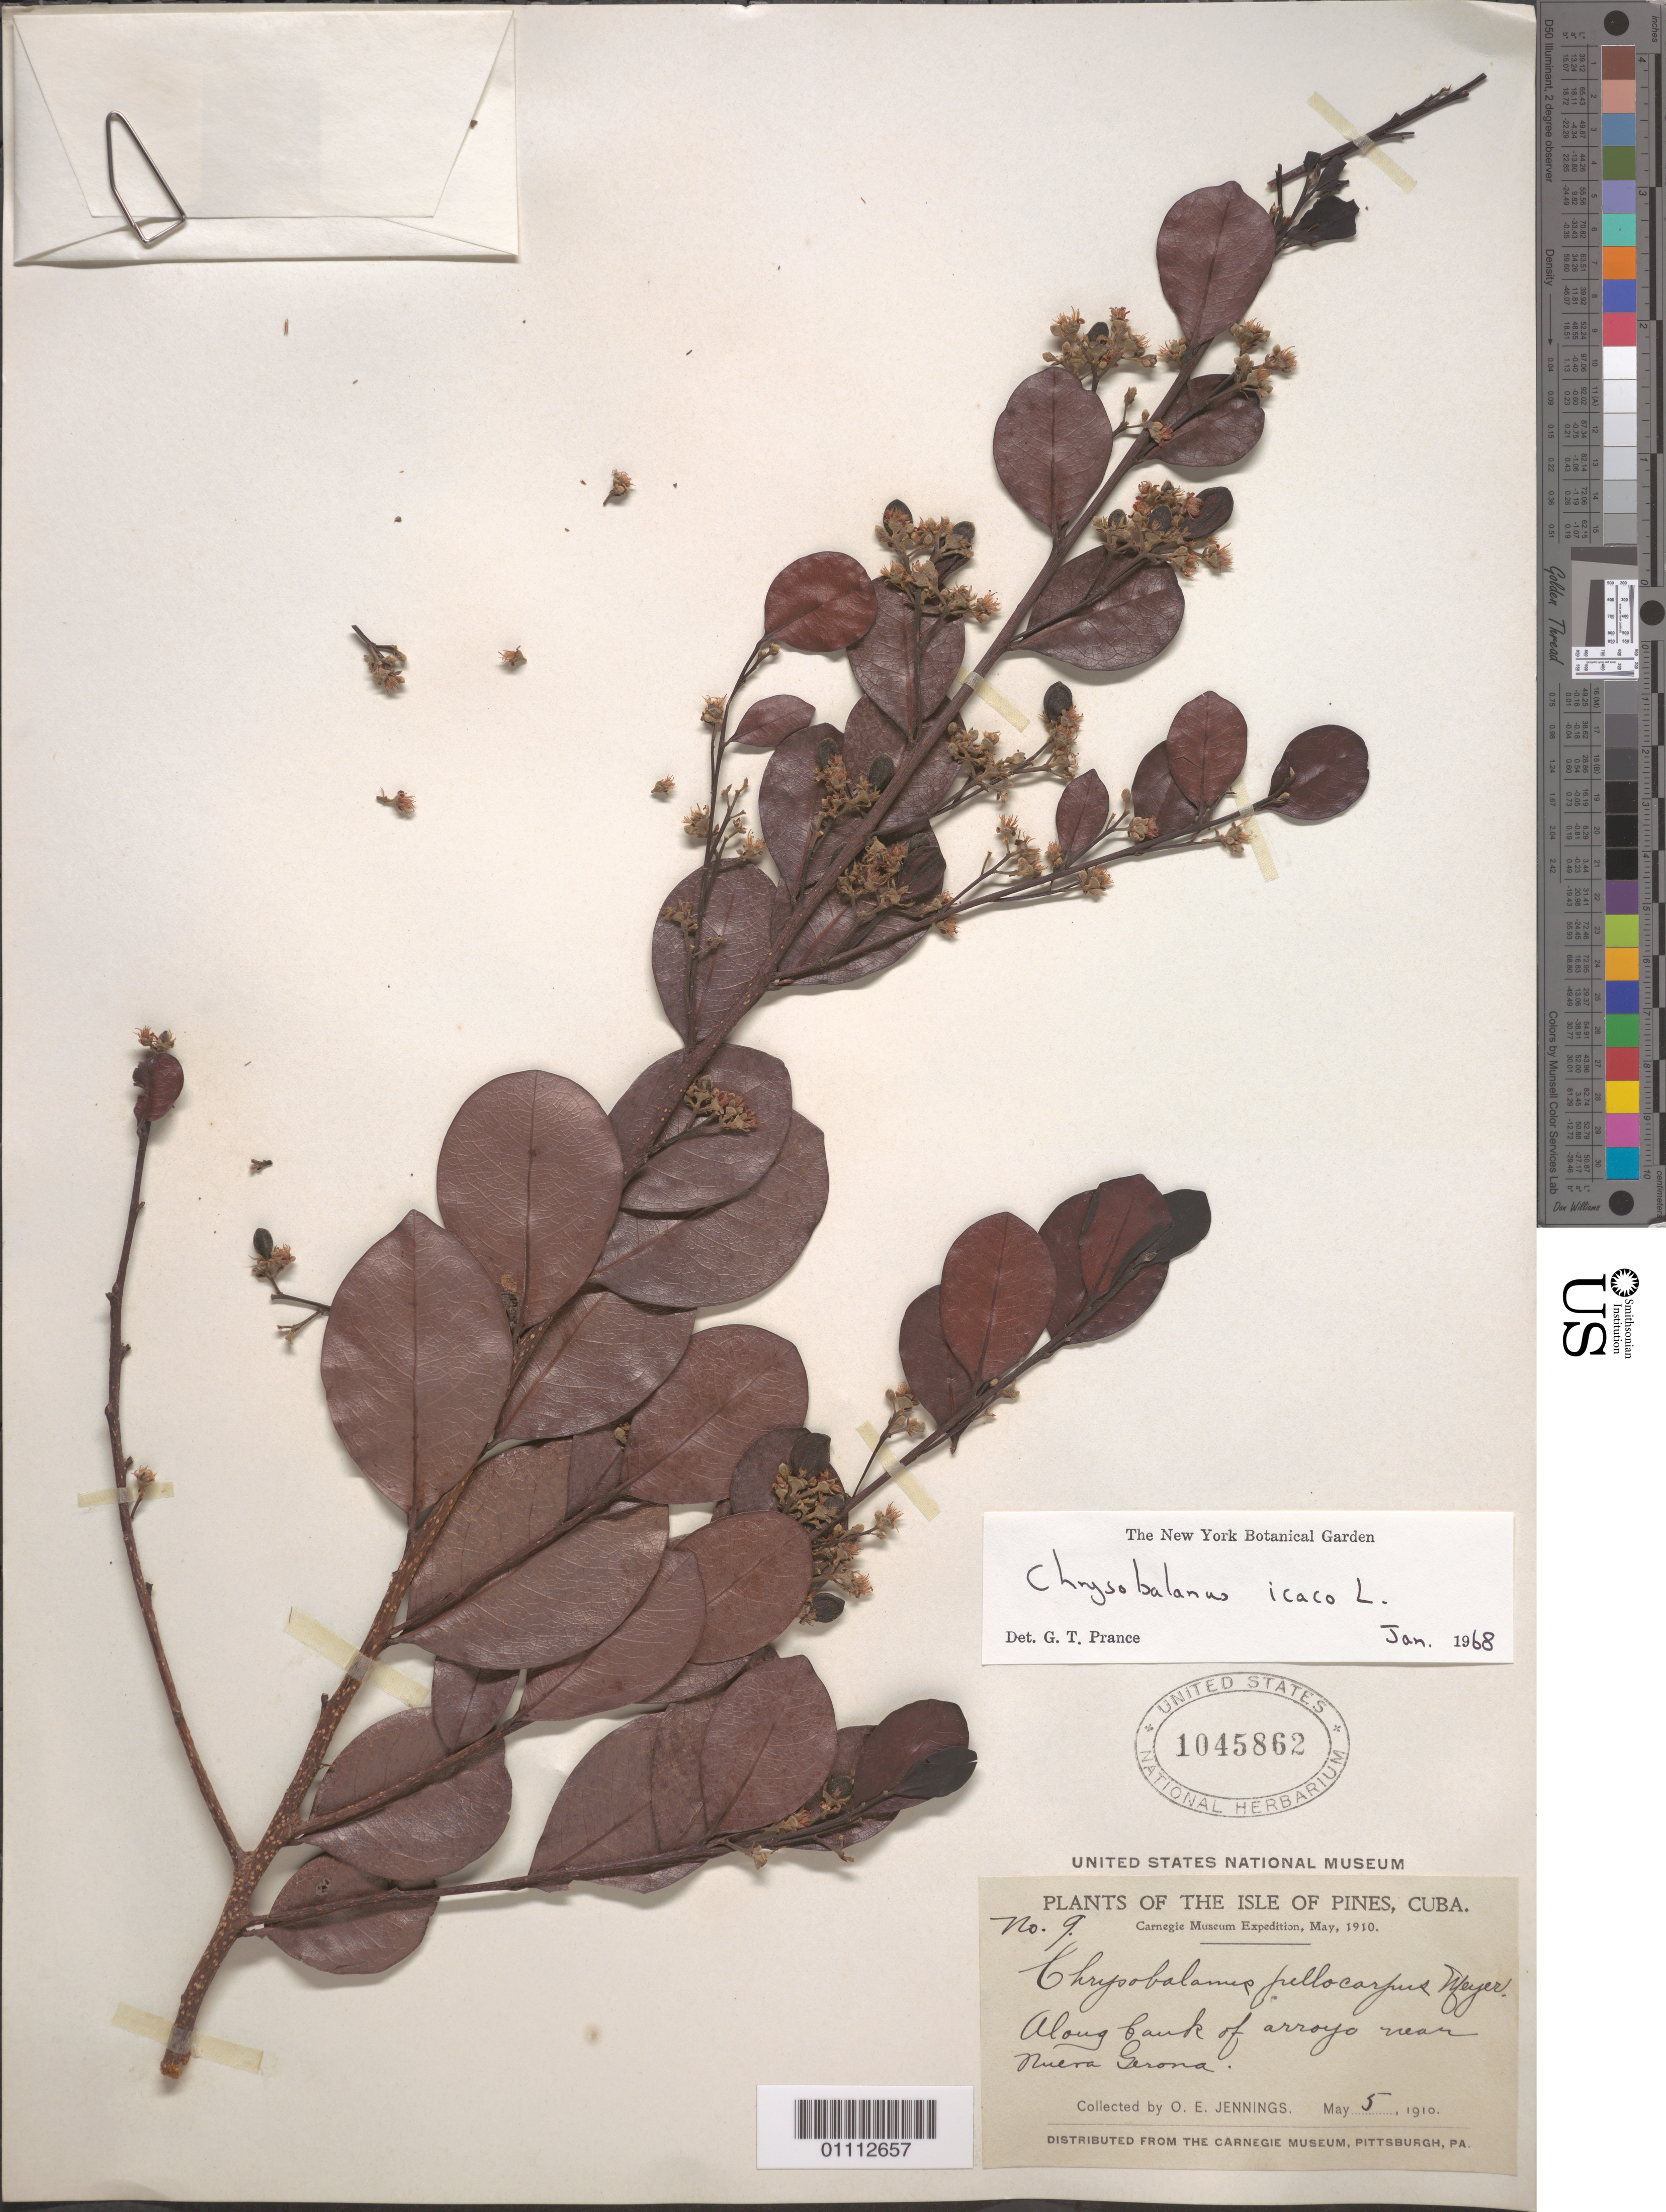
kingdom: Plantae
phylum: Tracheophyta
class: Magnoliopsida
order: Malpighiales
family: Chrysobalanaceae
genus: Chrysobalanus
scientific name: Chrysobalanus icaco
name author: L.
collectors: O. E. Jennings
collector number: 9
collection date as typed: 05 May 1910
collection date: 1910-05-05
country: Cuba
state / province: Isla de La Juventud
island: Isla de la Juventud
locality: Isle of Pines, Along bank of Arroyo near Nueva Gerona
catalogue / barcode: US 1045862